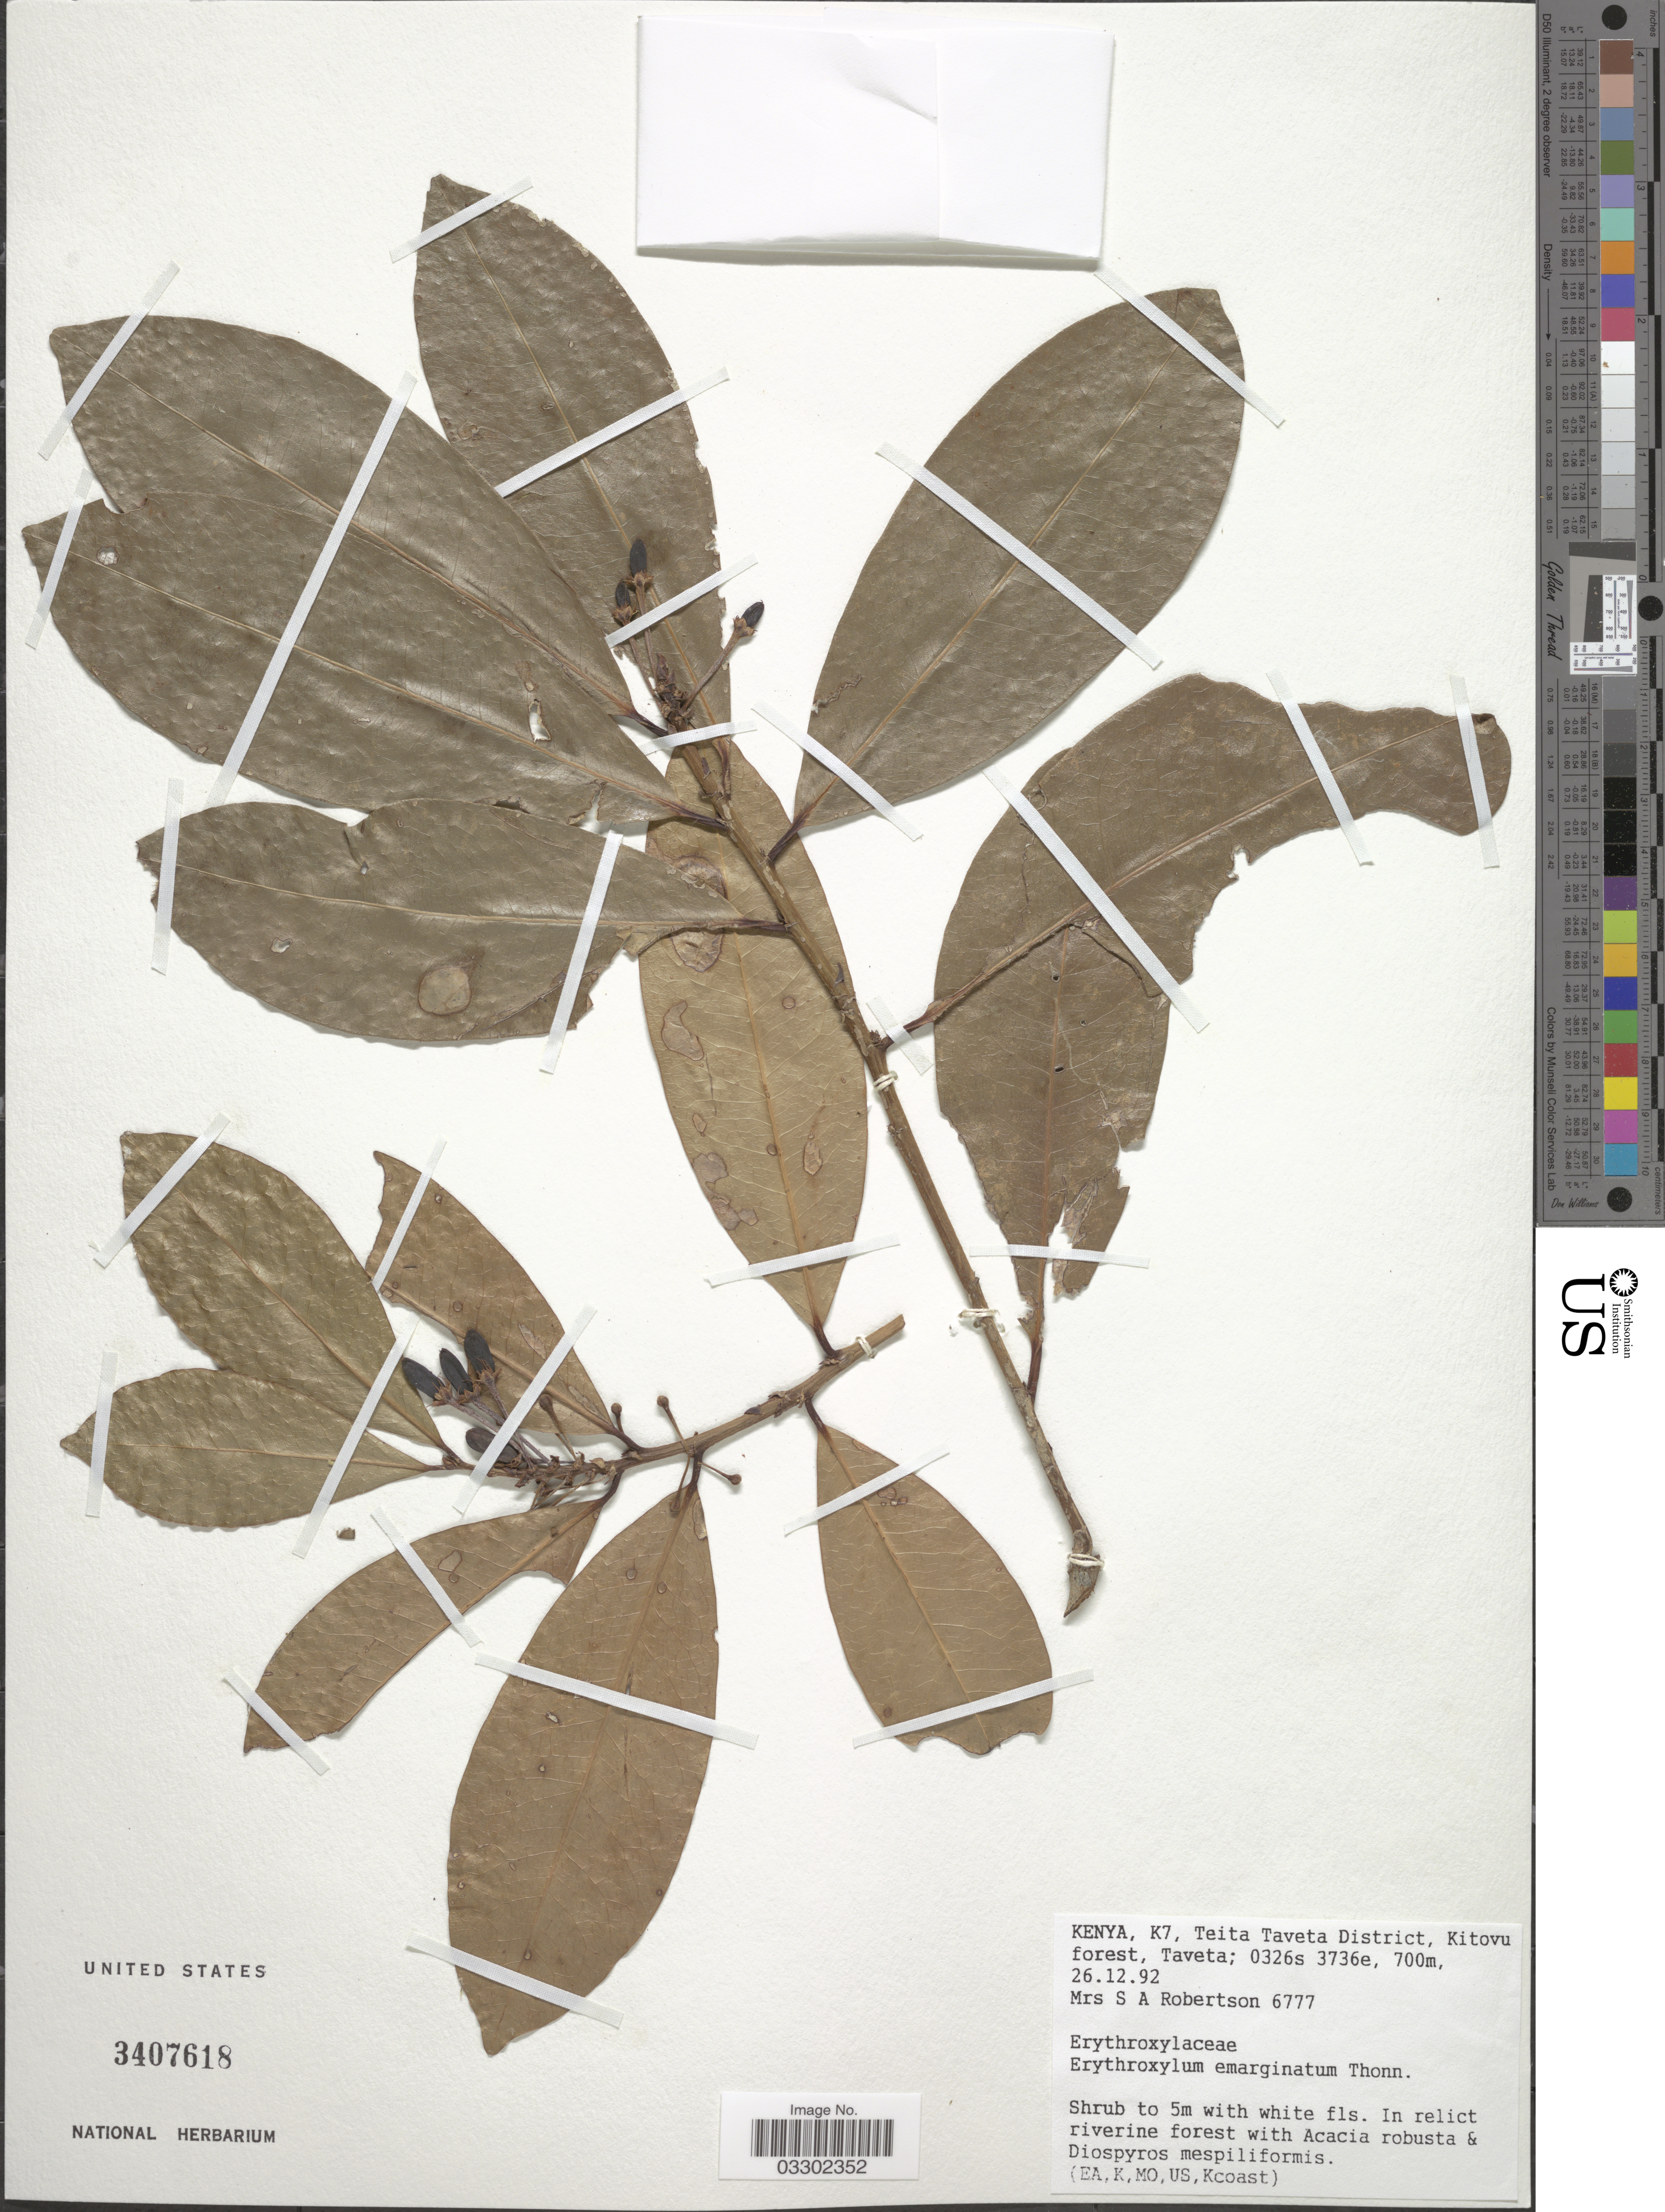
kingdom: Plantae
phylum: Tracheophyta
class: Magnoliopsida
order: Malpighiales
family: Erythroxylaceae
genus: Erythroxylum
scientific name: Erythroxylum emarginatum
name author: Thonn.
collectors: S. Robertson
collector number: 6777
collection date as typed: Transcribed d/m/y: 26/12/92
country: Kenya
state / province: Taita Taveta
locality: K7, Teita Taveta District, Kitovu forest, Taveta.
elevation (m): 700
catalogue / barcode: US 3407618